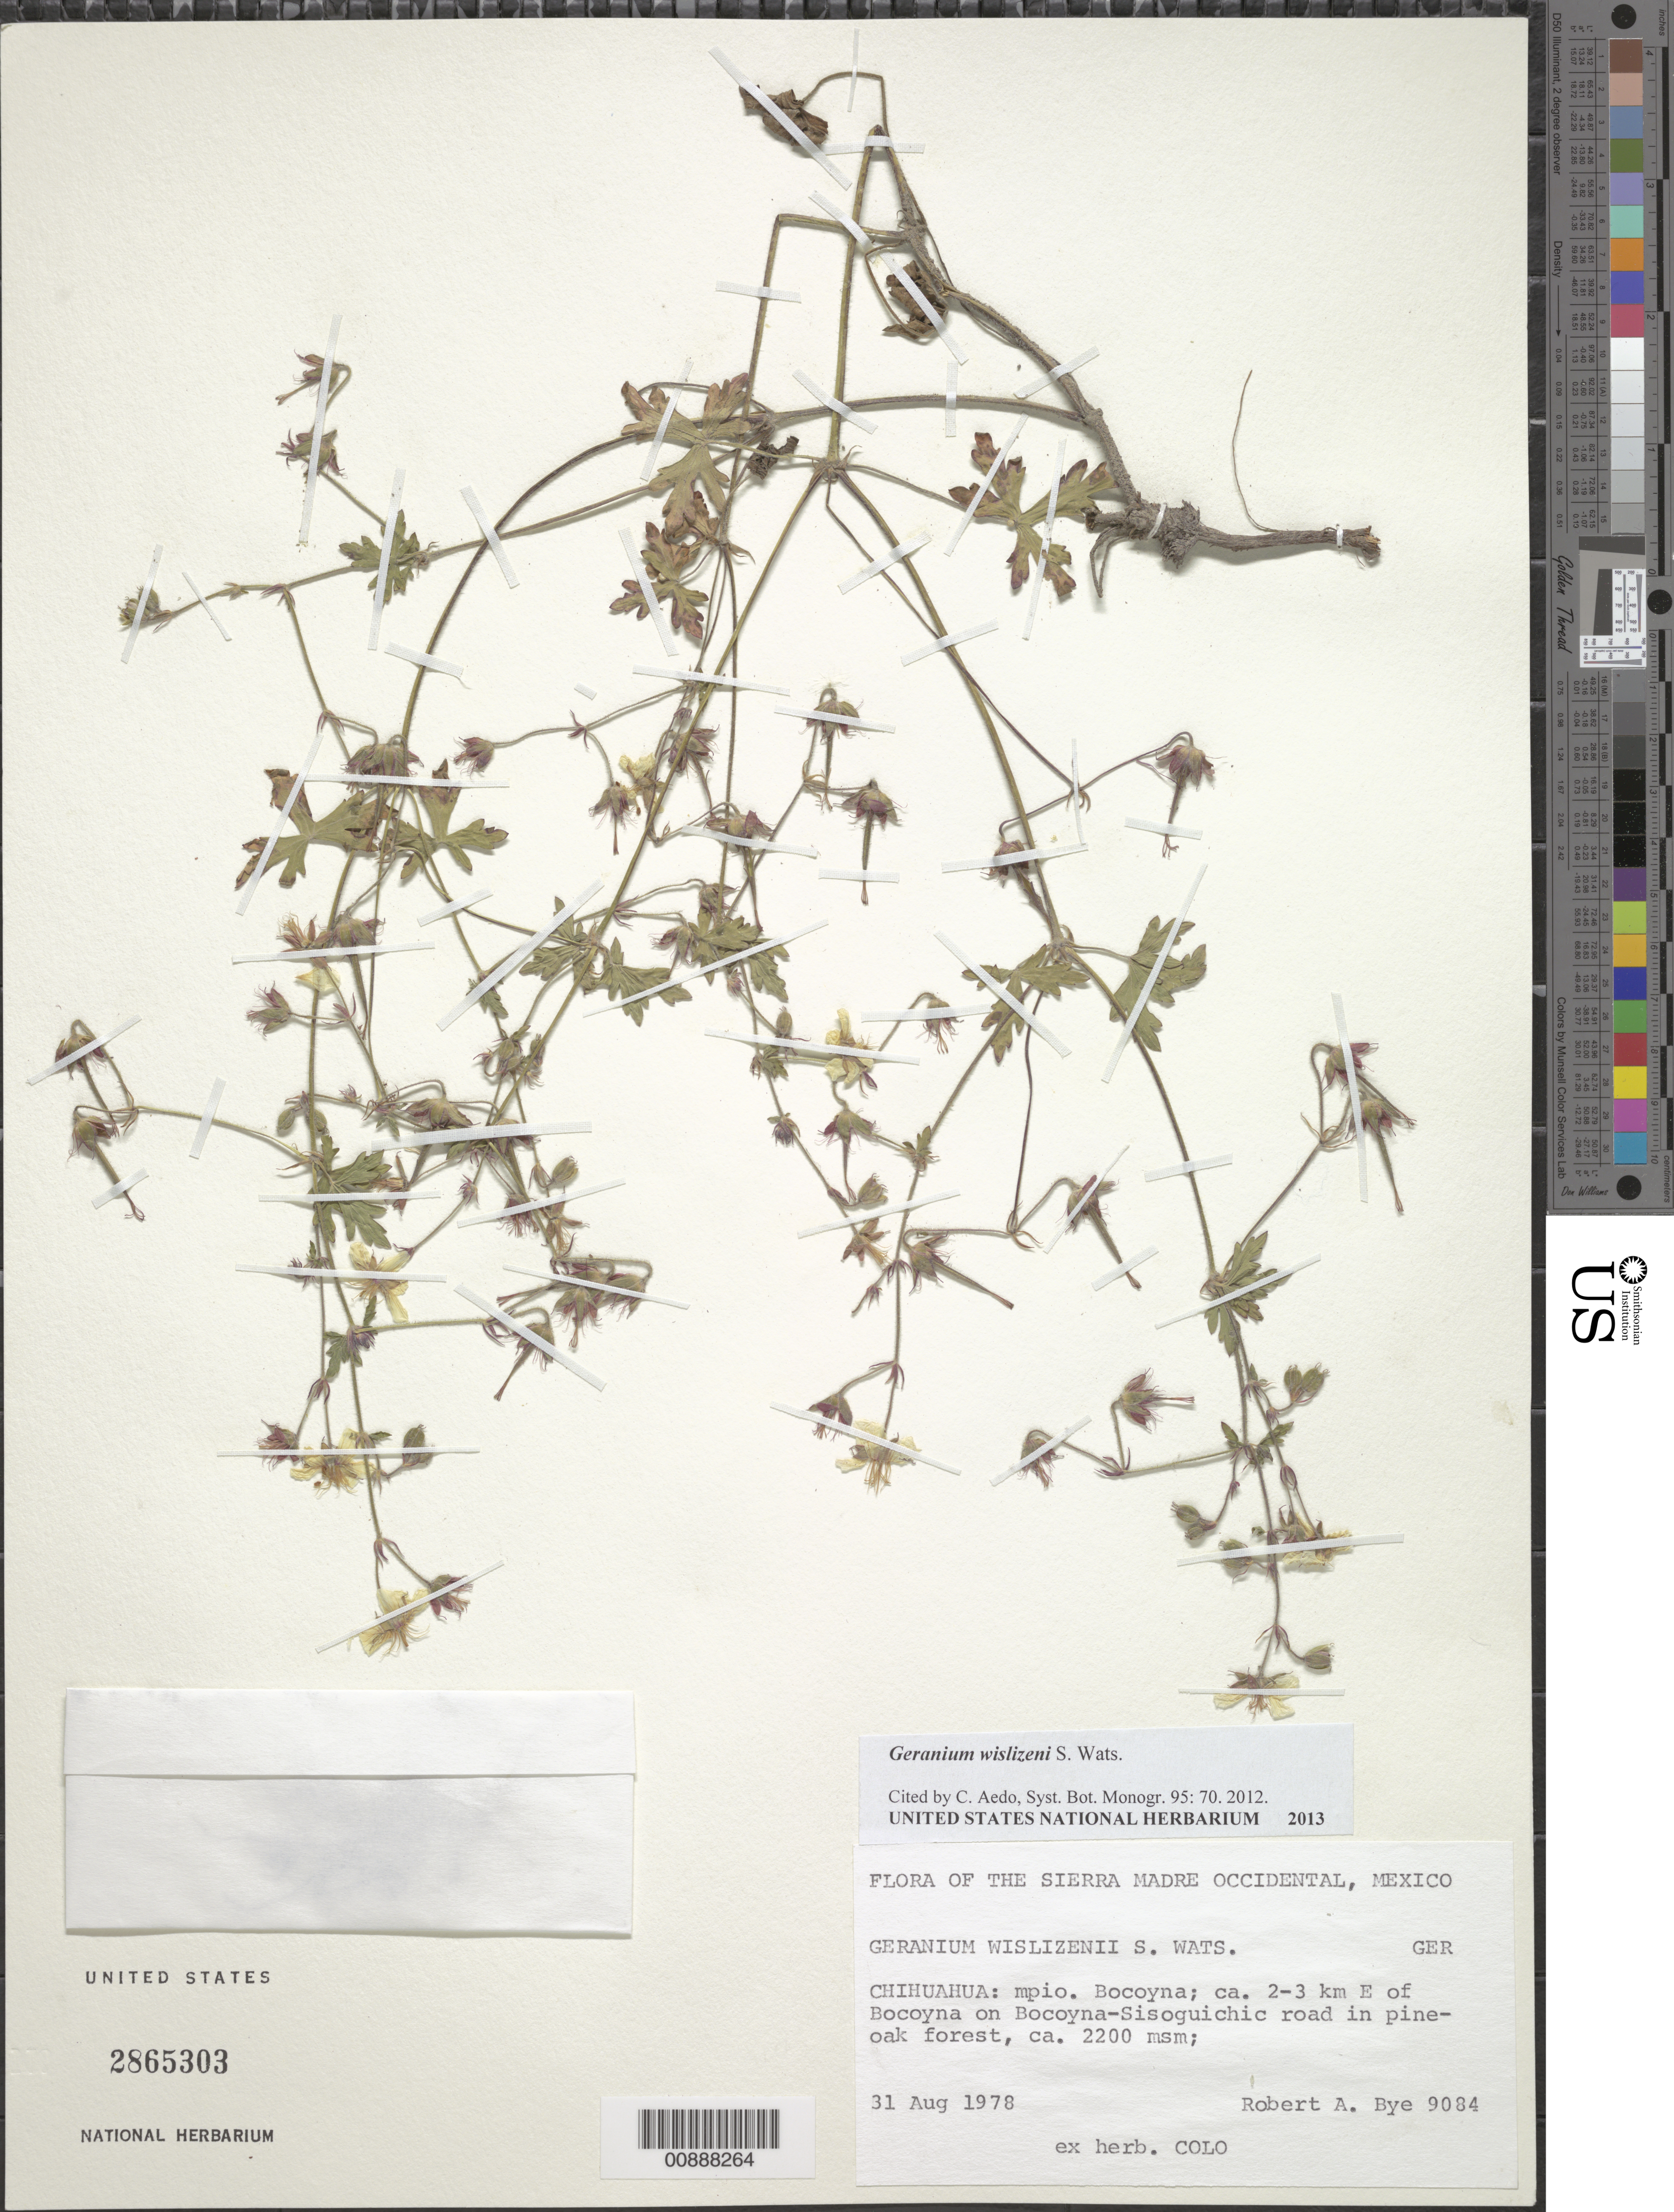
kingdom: Plantae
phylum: Tracheophyta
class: Magnoliopsida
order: Geraniales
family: Geraniaceae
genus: Geranium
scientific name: Geranium wislizeni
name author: S. Watson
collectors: R. A. Bye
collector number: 9084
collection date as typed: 31 Aug 1978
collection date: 1978-08-31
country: Mexico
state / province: Chihuahua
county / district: Bocoyna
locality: Ca. 2-3 km E of Bocoyna on Bocoyna-Sisoguichic road.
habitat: In pine-oak forest.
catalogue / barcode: US 2865303